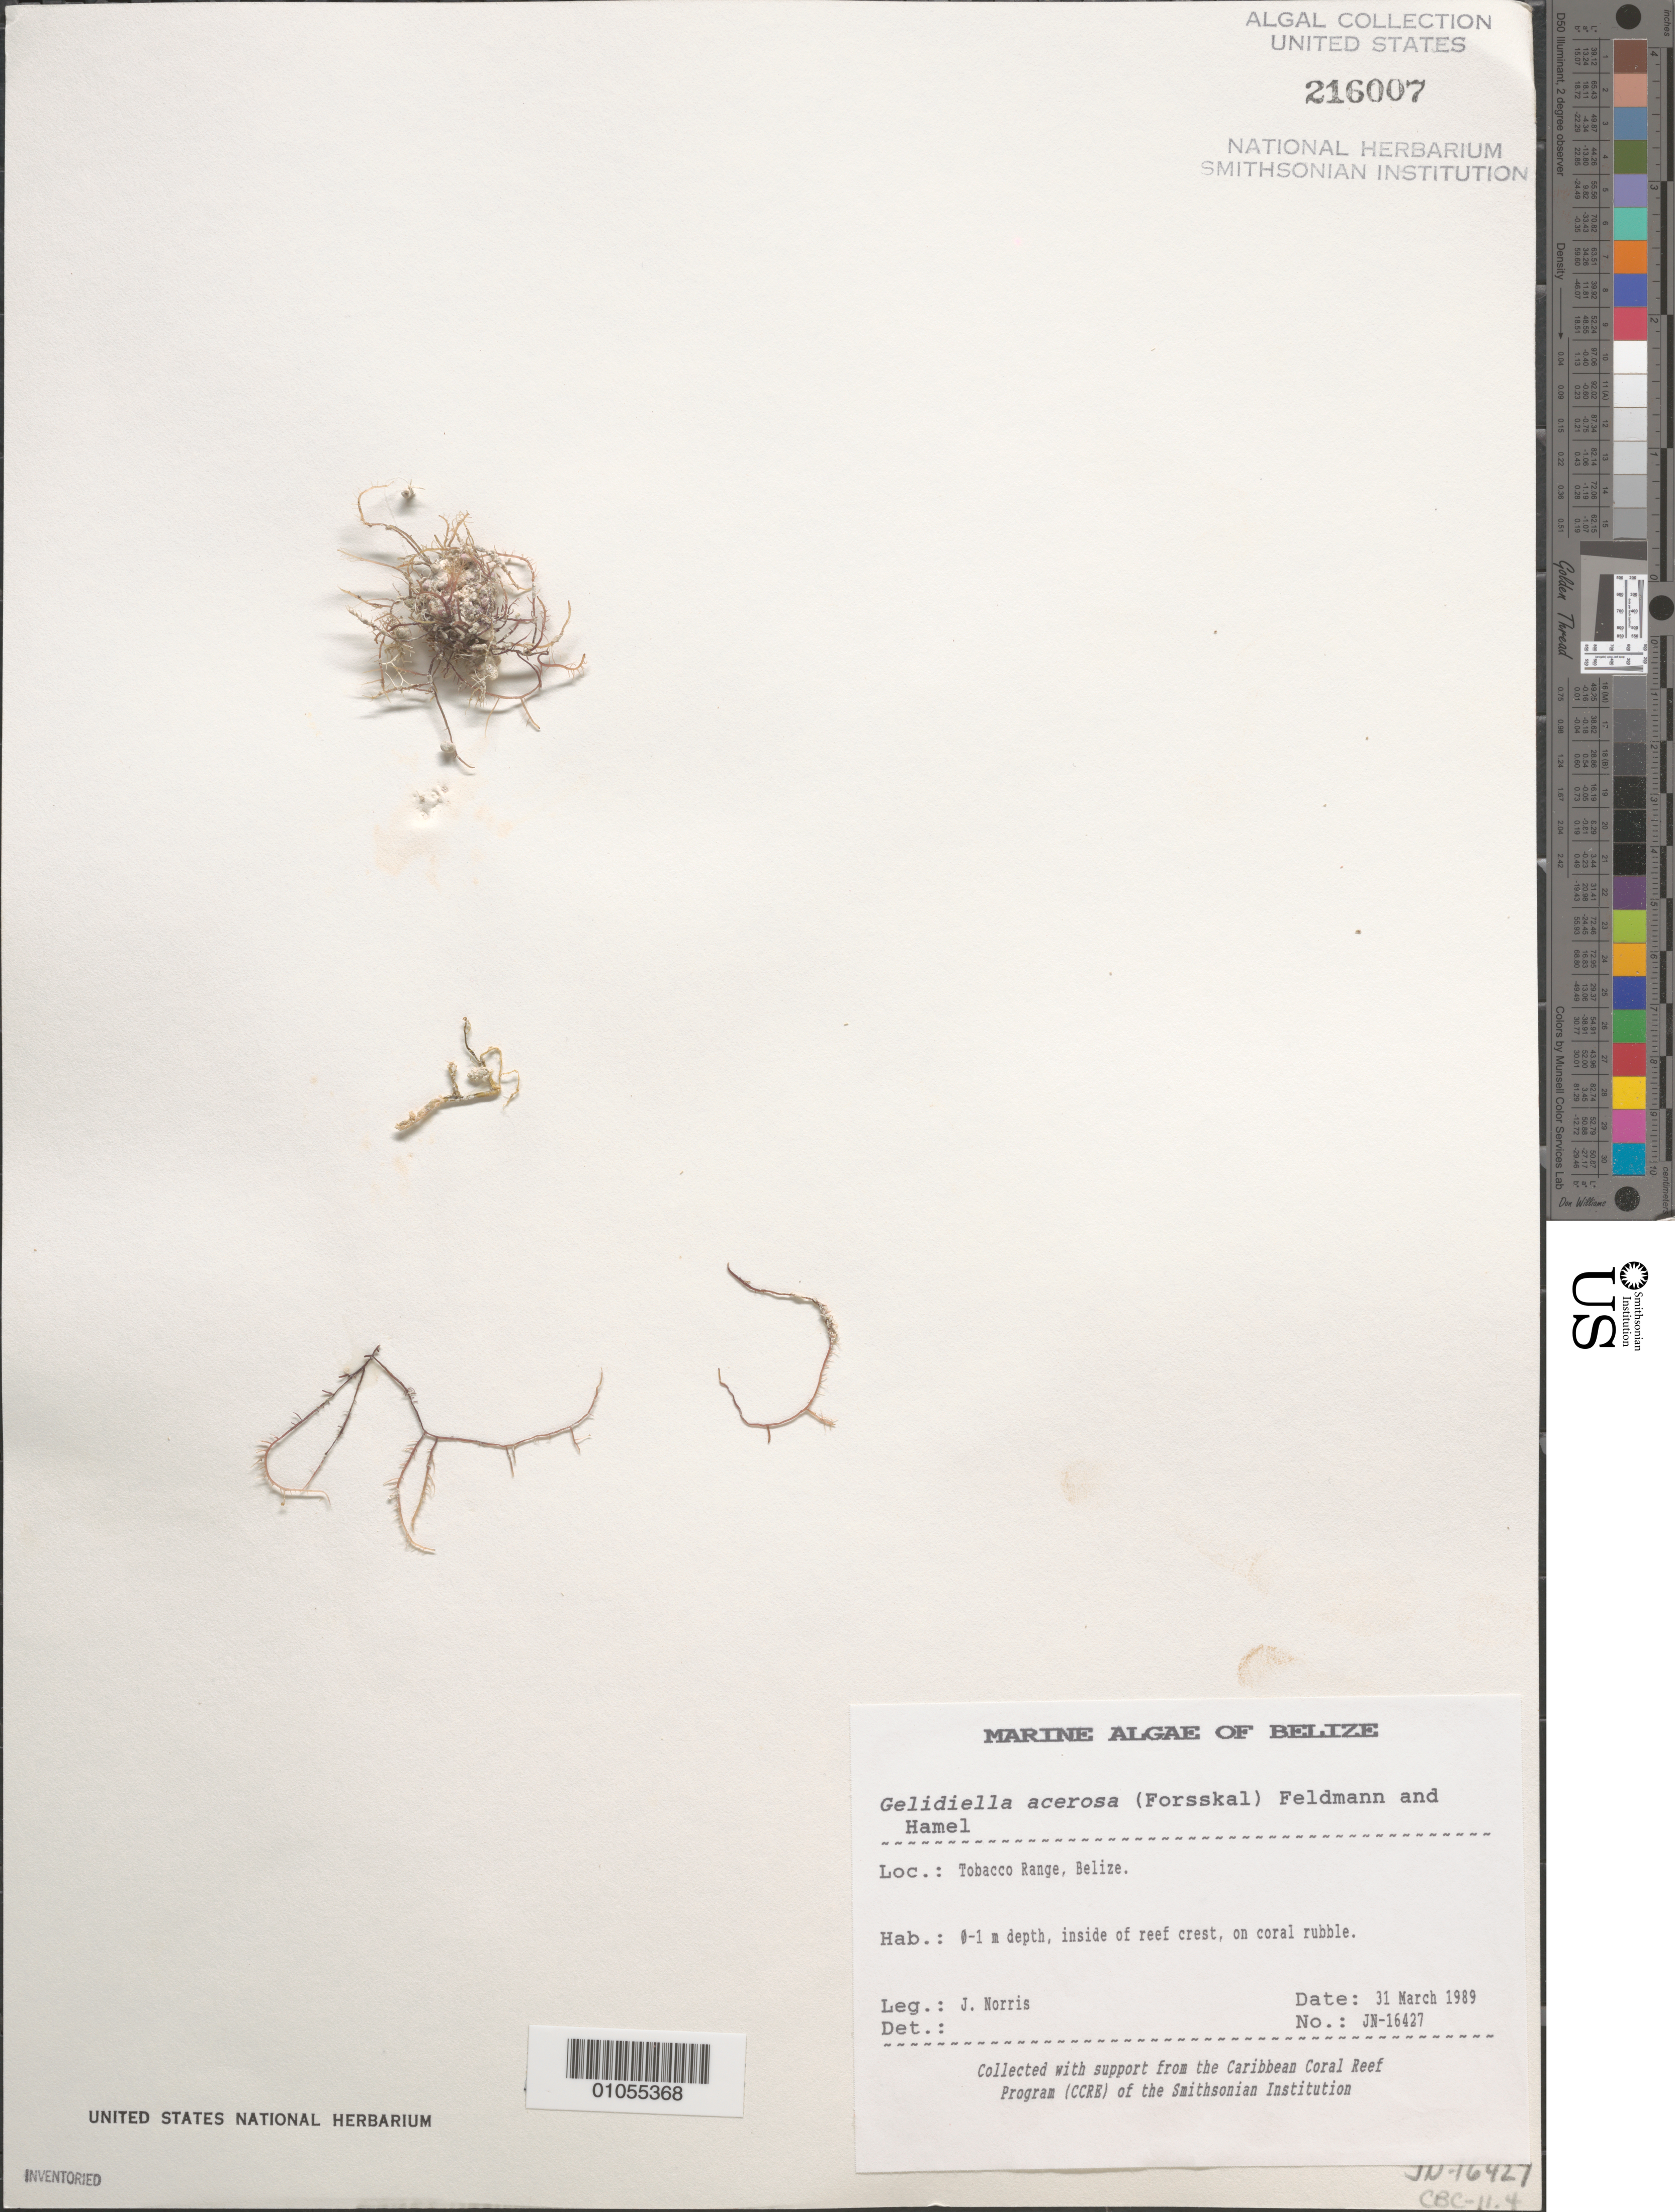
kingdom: Plantae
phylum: Rhodophyta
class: Florideophyceae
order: Gelidiales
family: Gelidiellaceae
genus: Gelidiella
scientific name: Gelidiella acerosa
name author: (Forssk.) Feldmann & G. Hamel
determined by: Norris, James N.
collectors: J. N. Norris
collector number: JN-16427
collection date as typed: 31 Mar 1989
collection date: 1989-03-31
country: Belize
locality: Tobacco Range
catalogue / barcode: US 216007